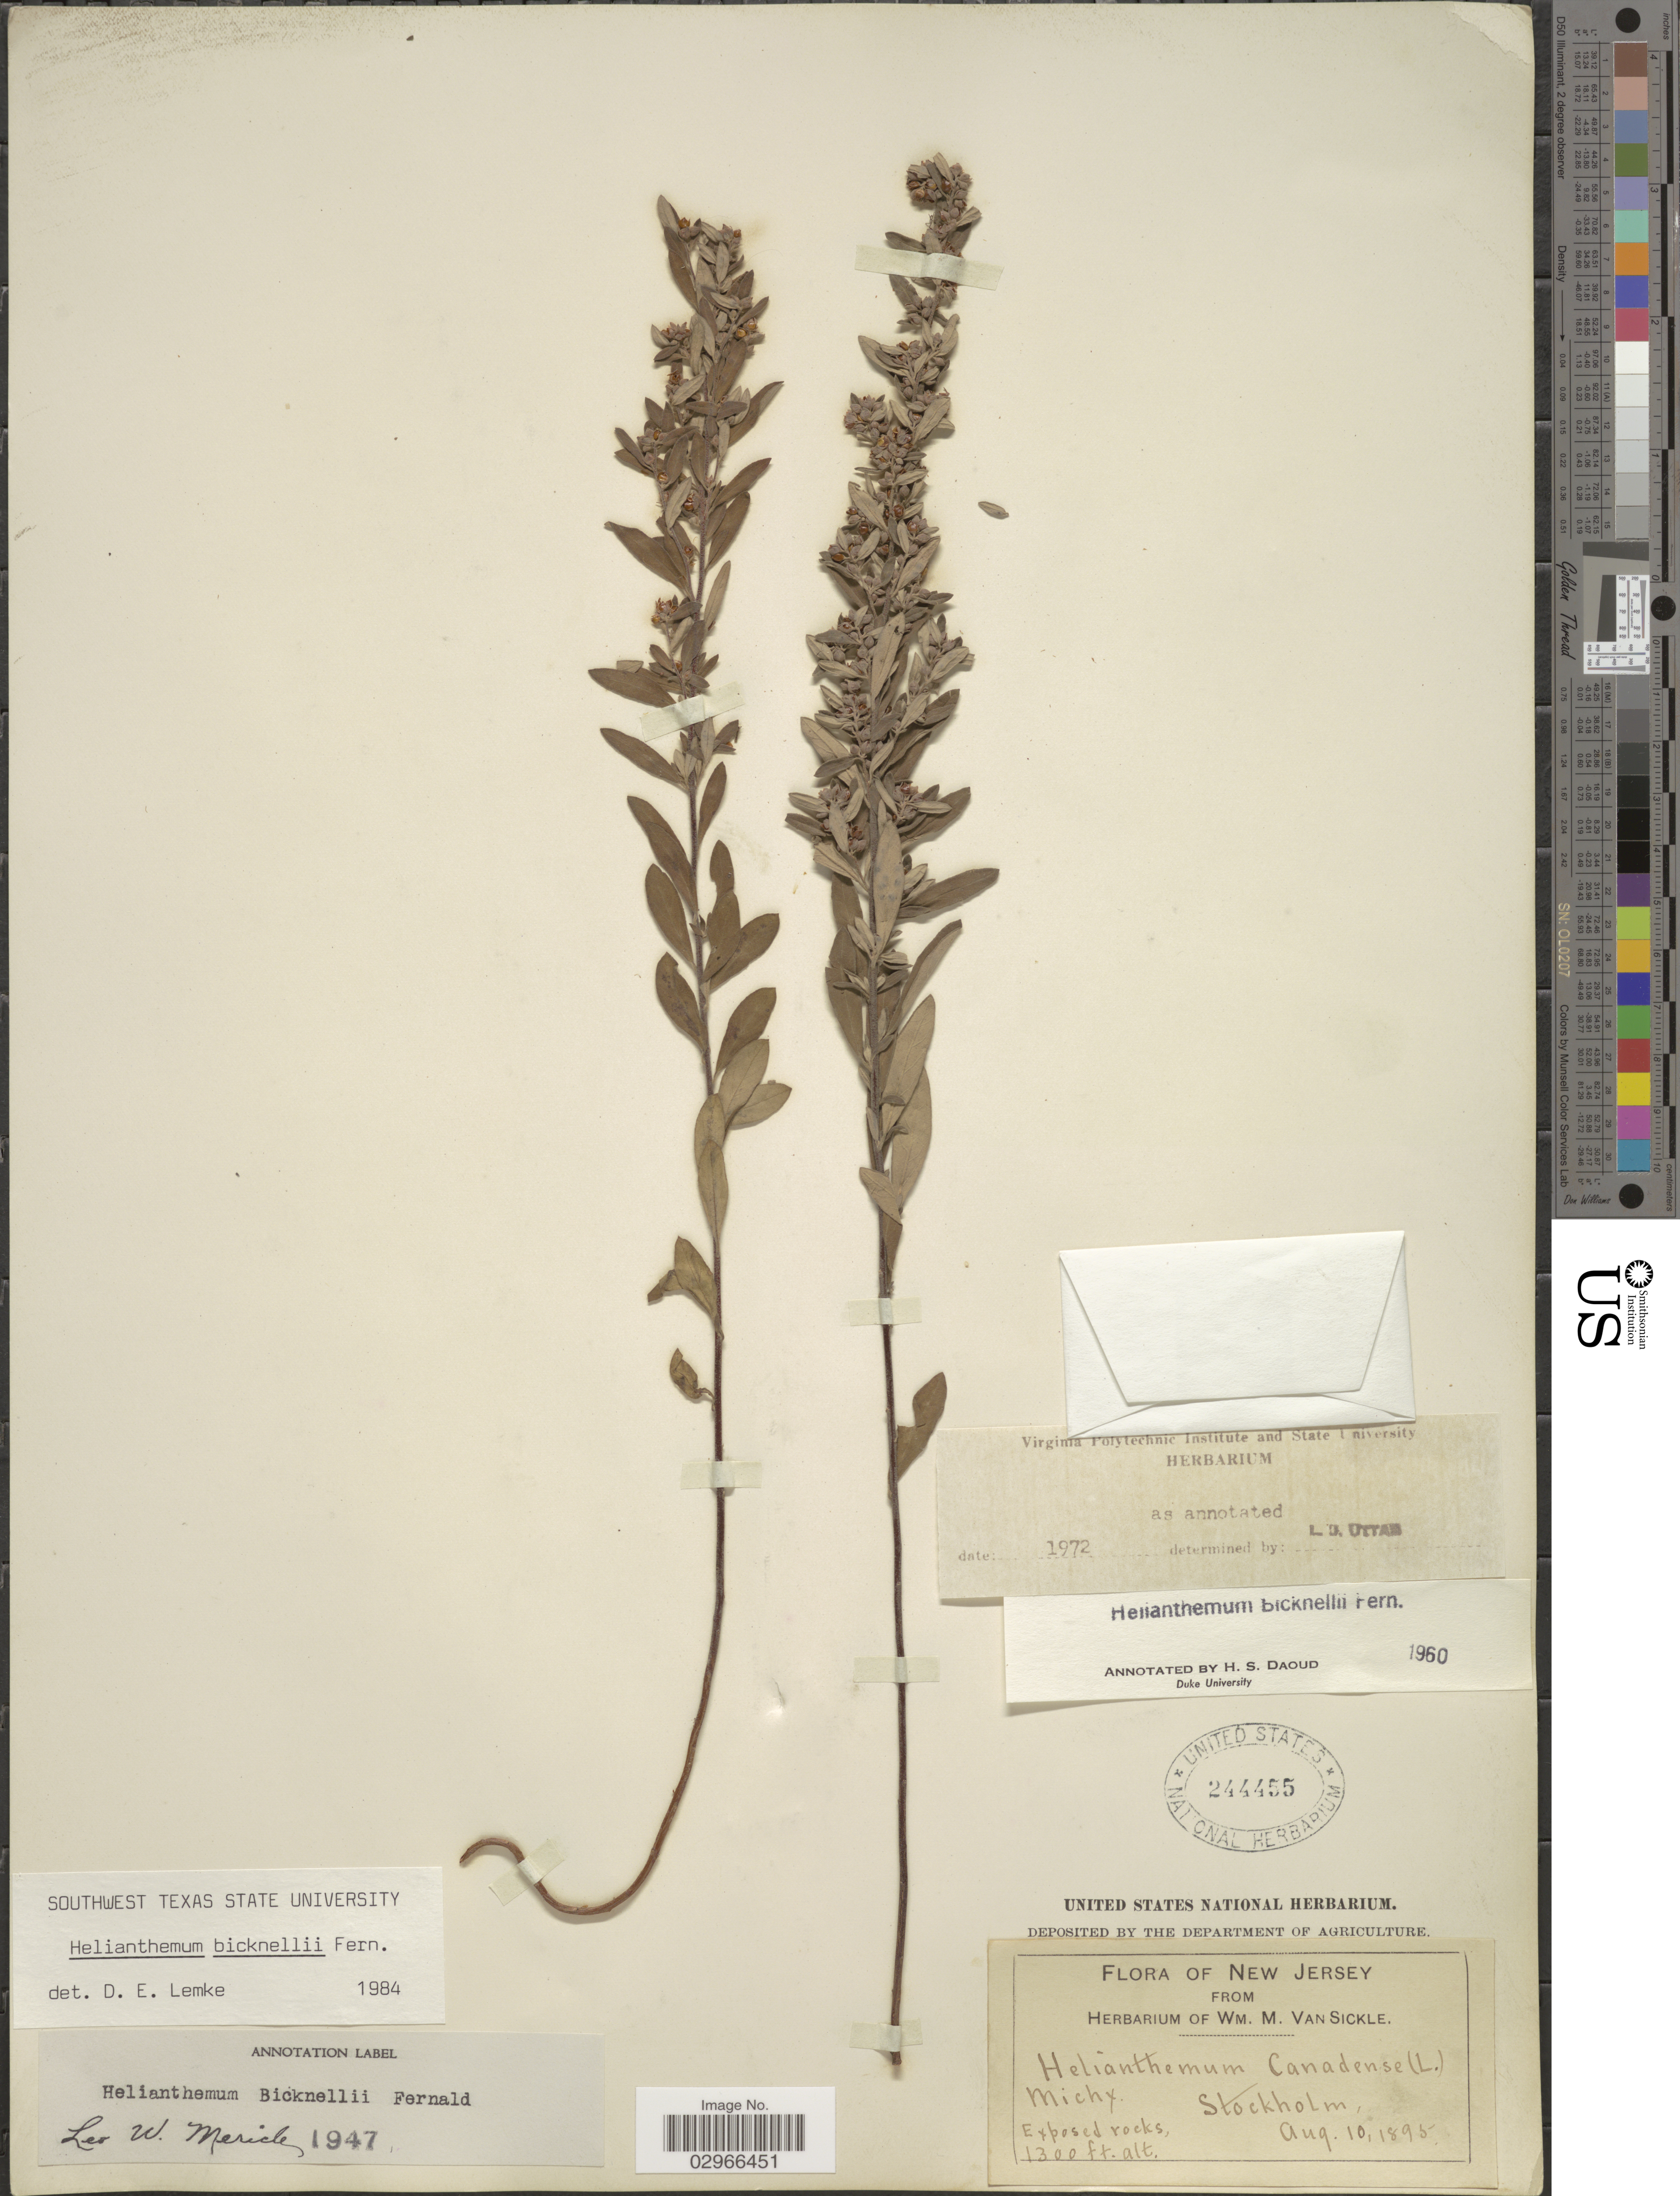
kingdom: Plantae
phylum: Tracheophyta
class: Magnoliopsida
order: Malvales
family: Cistaceae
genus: Helianthemum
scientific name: Helianthemum bicknellii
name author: Fernald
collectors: ex herb. Wm. M. Van Sickle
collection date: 1895-08-10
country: United States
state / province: New Jersey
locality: Stockholm.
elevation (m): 396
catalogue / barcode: US 244455